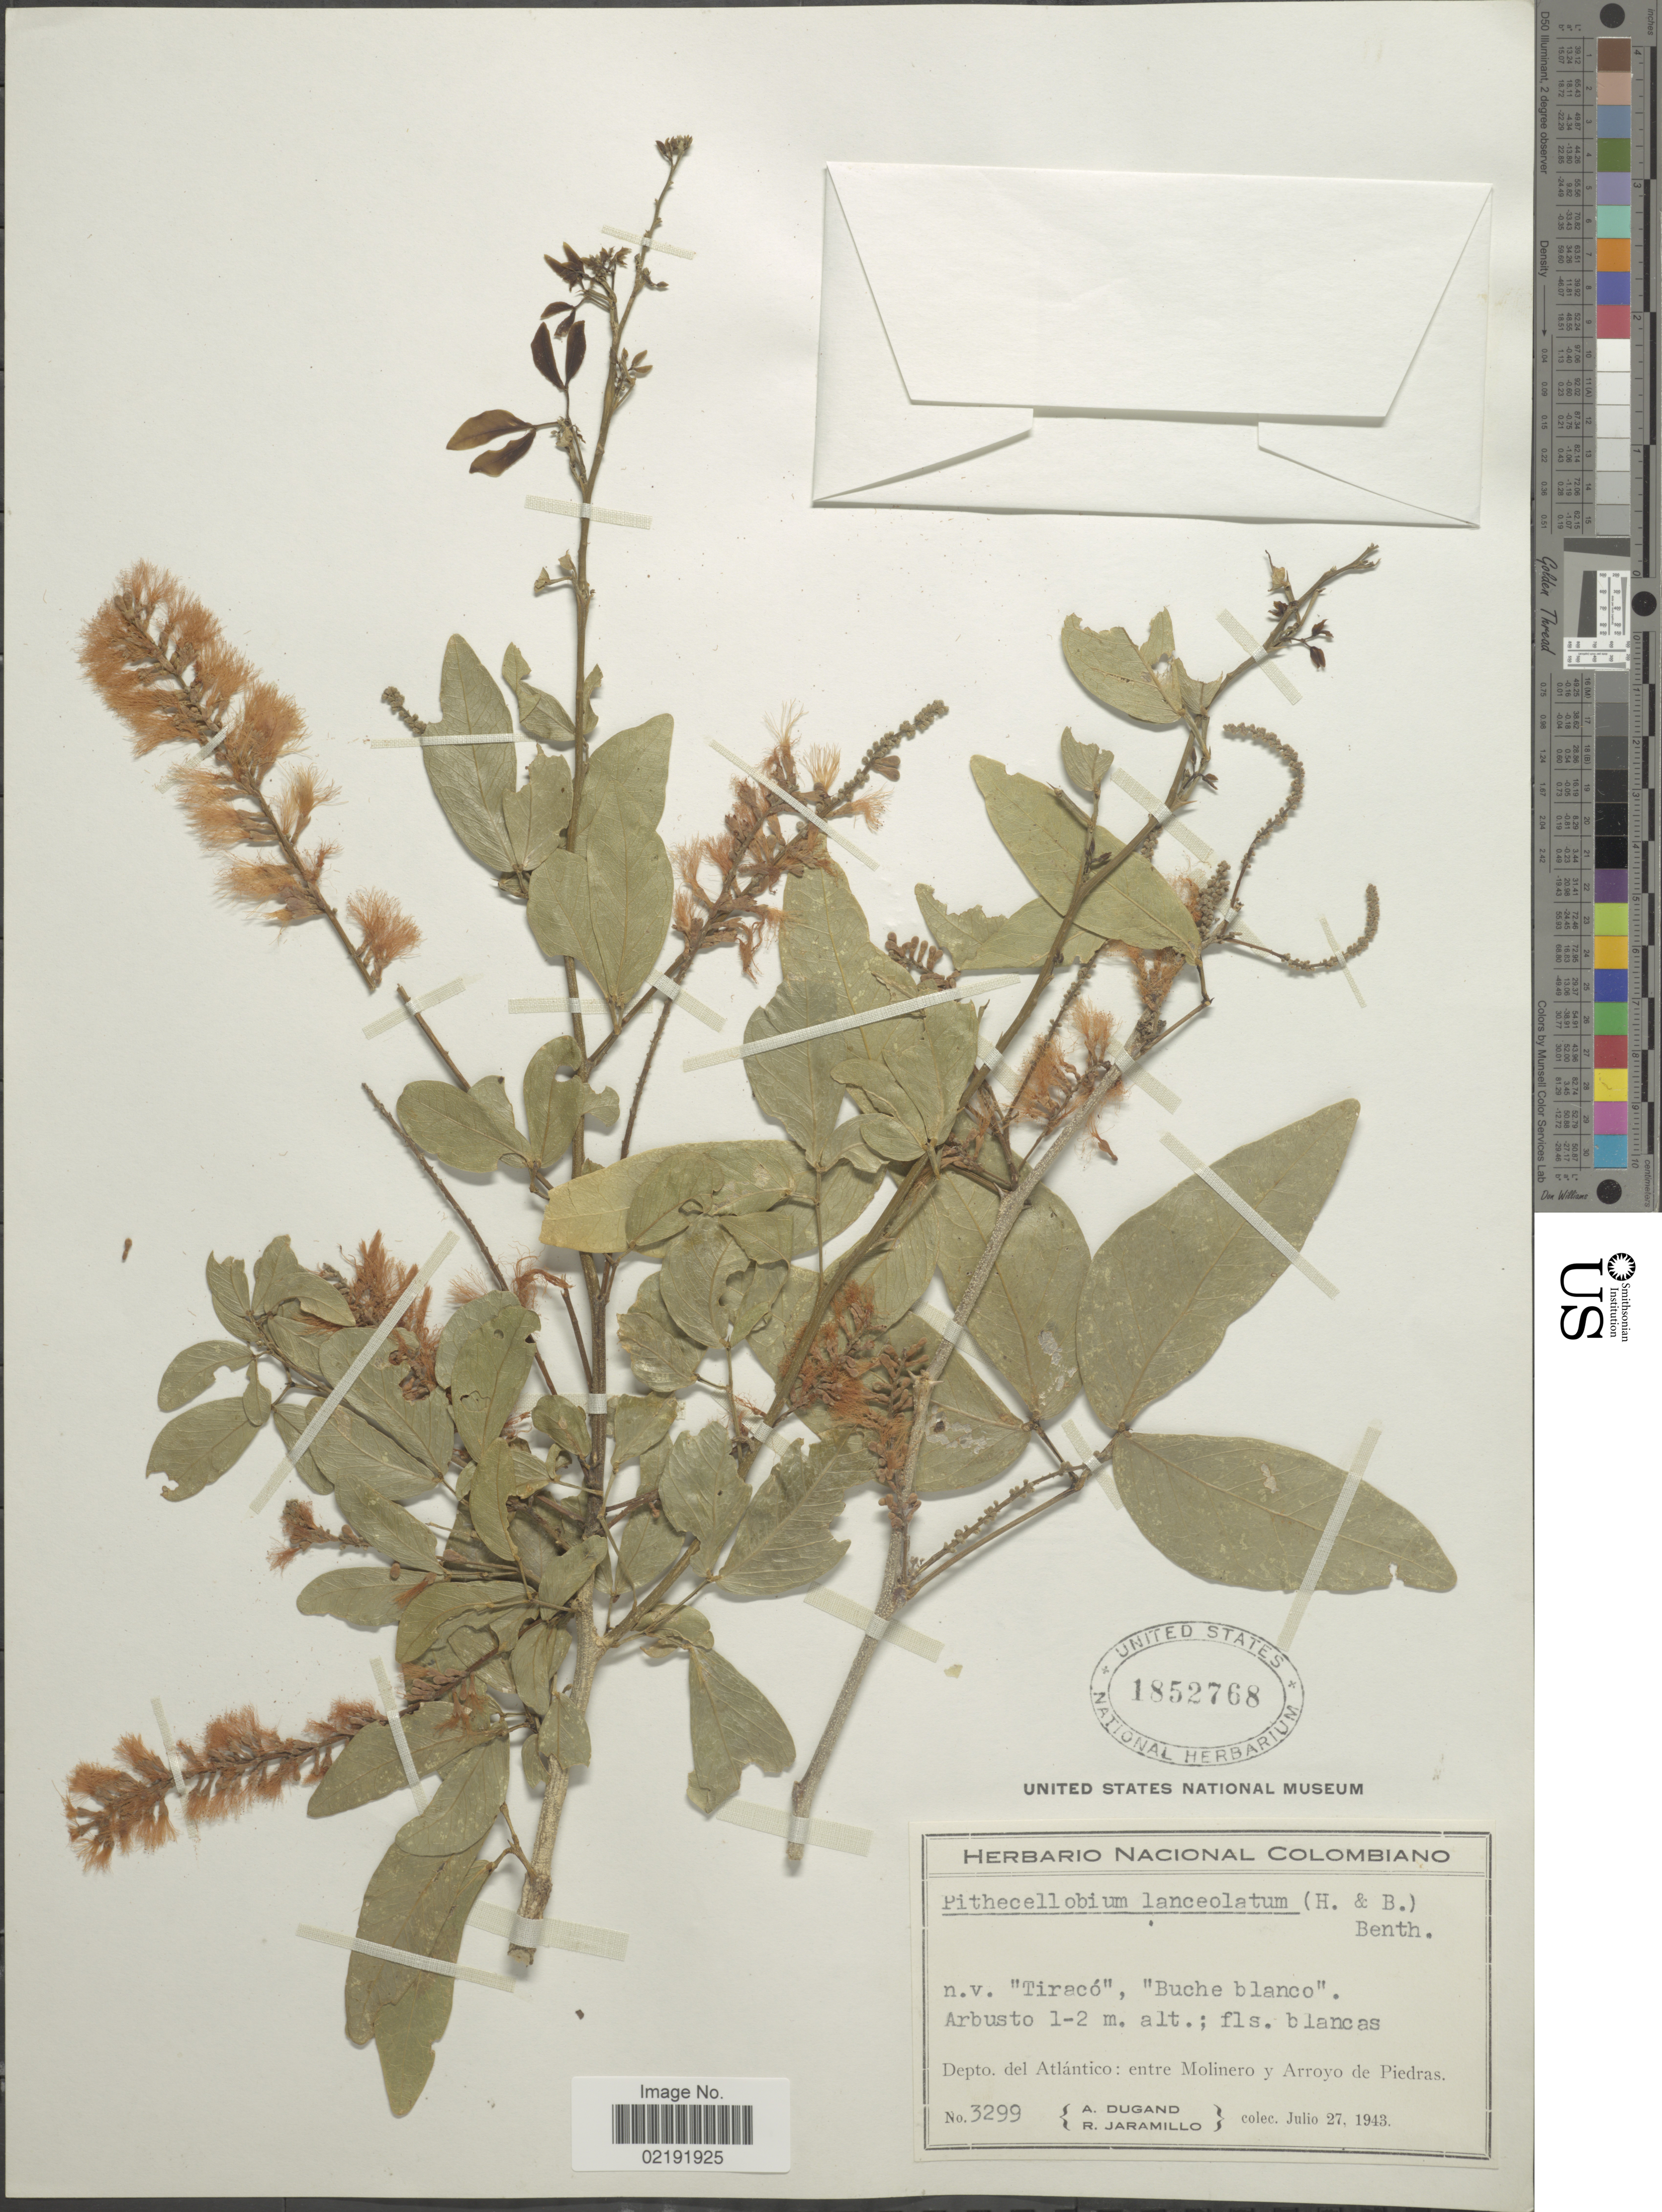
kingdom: Plantae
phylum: Tracheophyta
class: Magnoliopsida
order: Fabales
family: Fabaceae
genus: Pithecellobium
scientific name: Pithecellobium lanceolatum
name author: (Humb. & Bonpl. ex Willd.) Benth.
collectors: A. Dugand & R. Jaramillo M.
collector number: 3299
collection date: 1943-07-27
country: Colombia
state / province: Atlántico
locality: Depto. Atlántico: entre Molinero y Arroyo de Piedras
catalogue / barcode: US 1852768